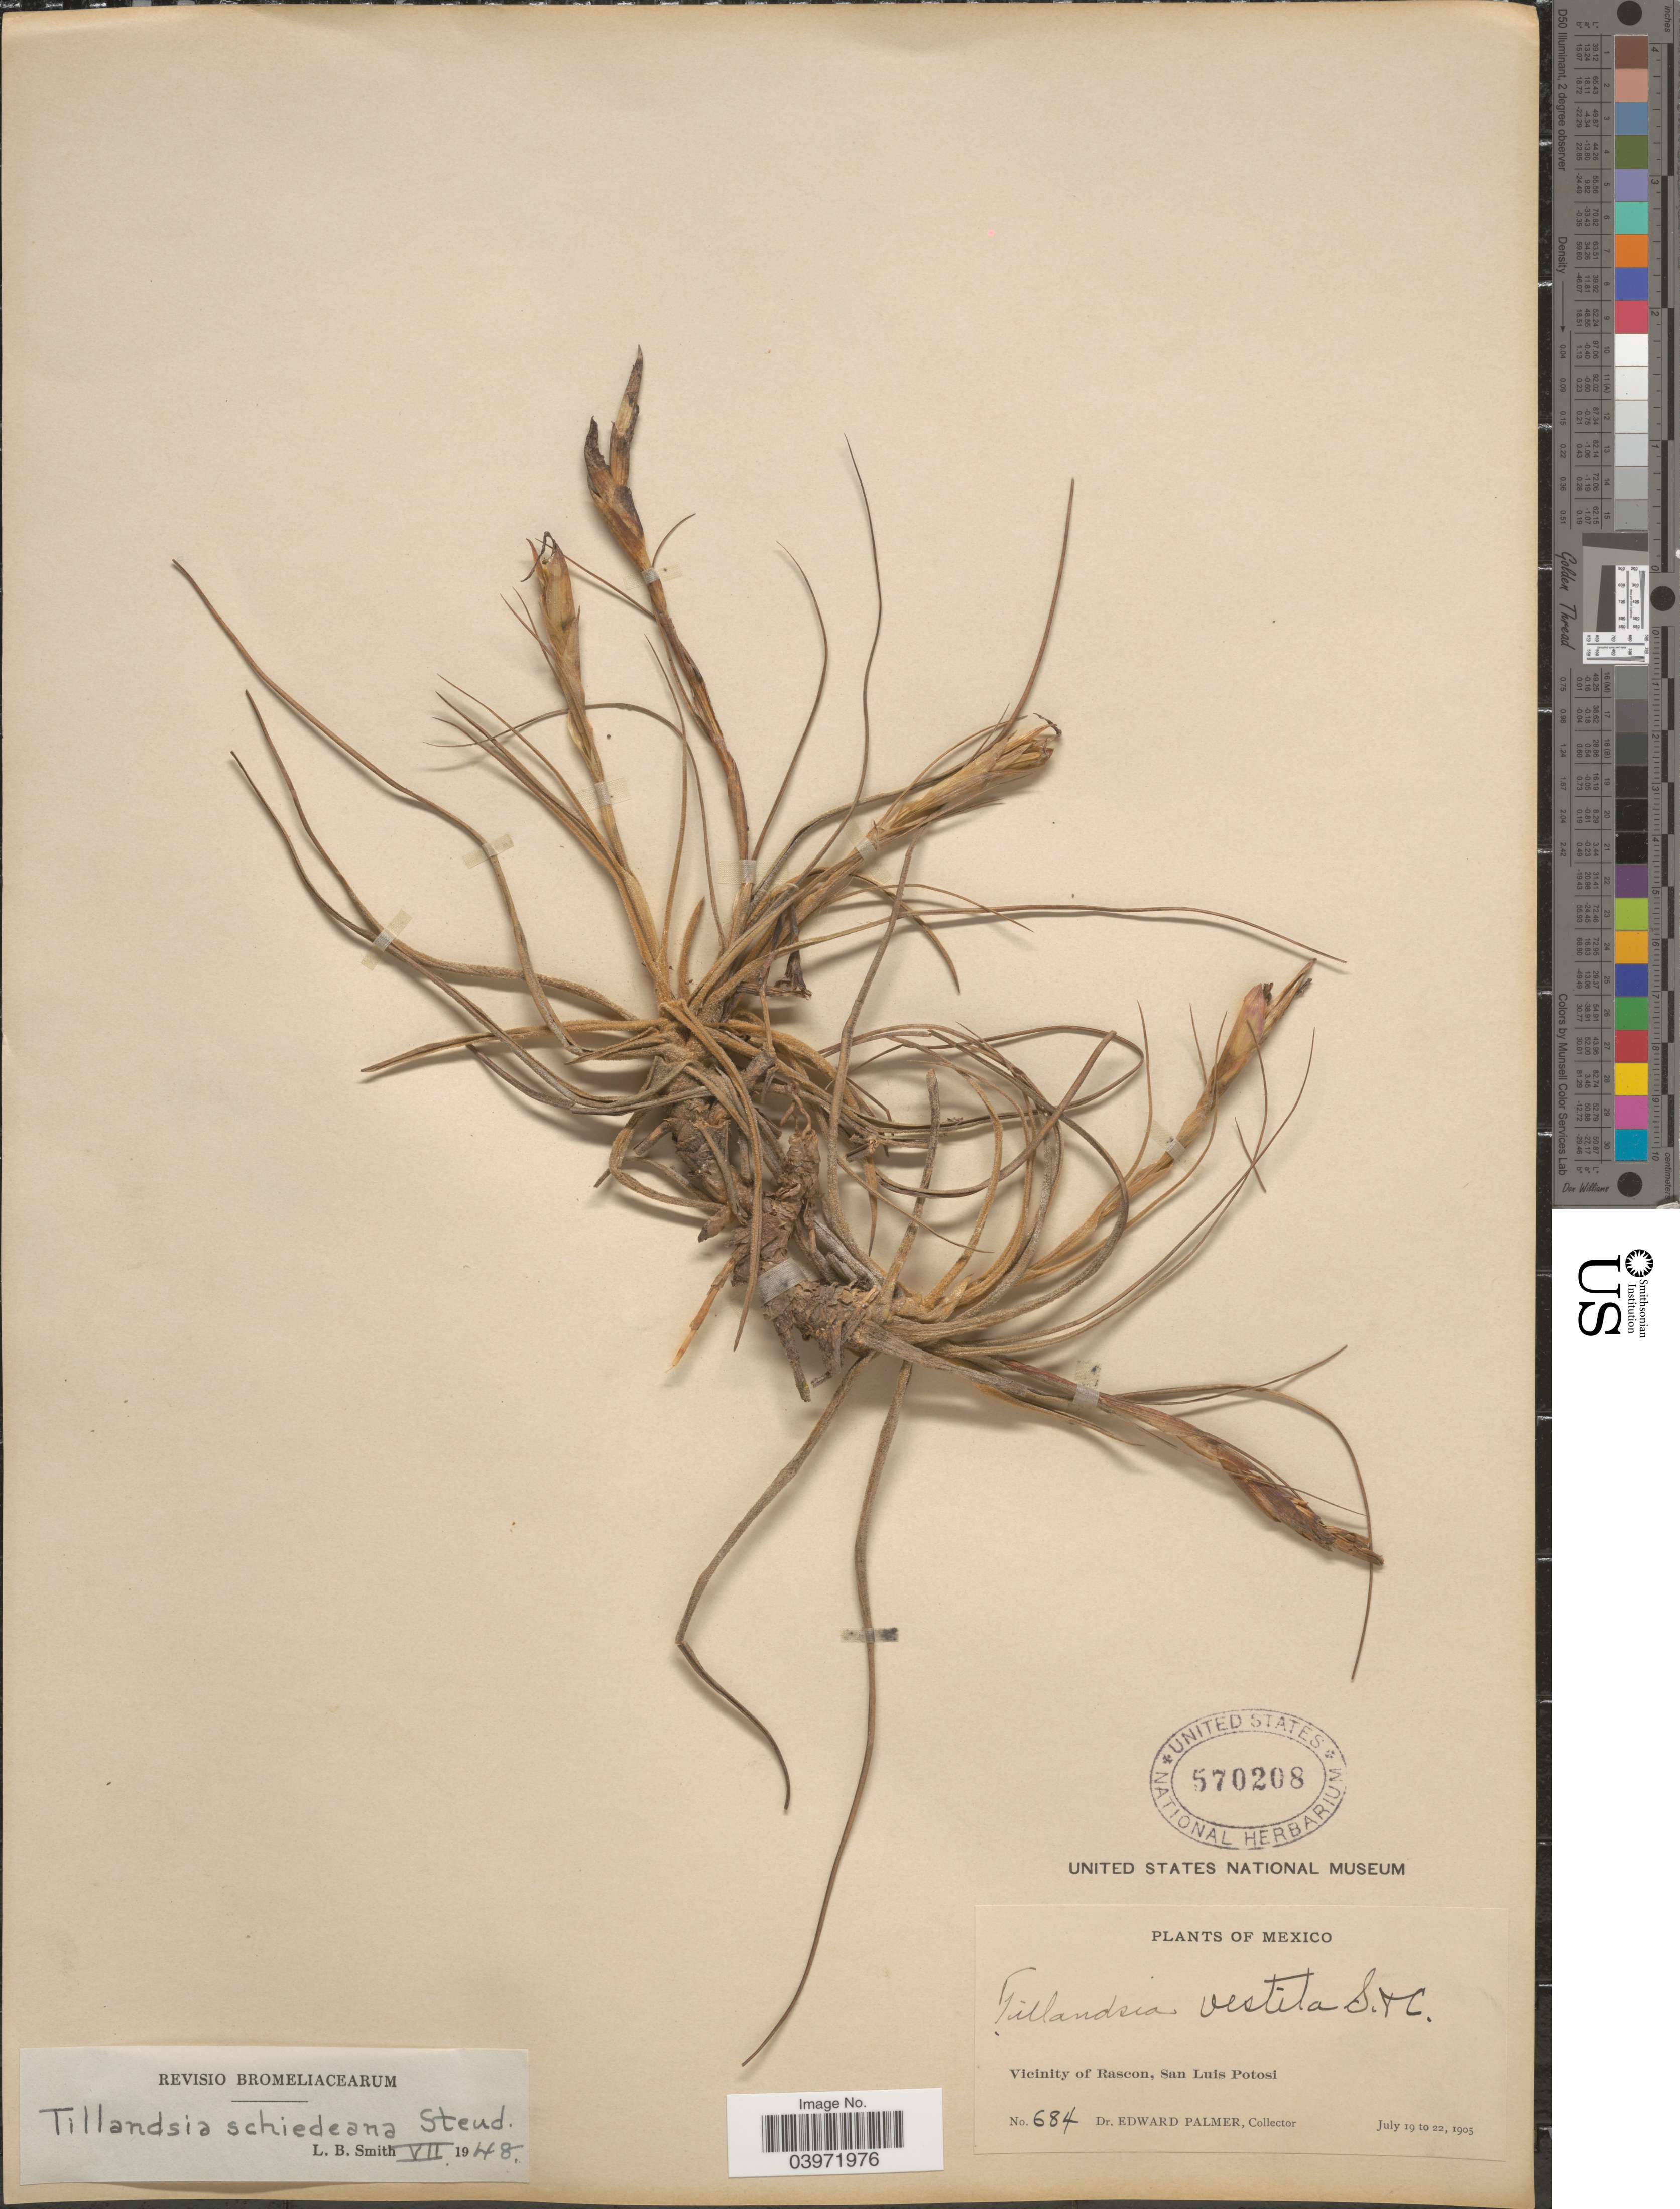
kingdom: Plantae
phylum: Tracheophyta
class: Liliopsida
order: Poales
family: Bromeliaceae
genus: Tillandsia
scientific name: Tillandsia schiedeana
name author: Steud.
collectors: E. Palmer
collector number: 684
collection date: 1905-07-19/1905-07-22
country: Mexico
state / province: San Luis Potosí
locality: Vicinity of Rascon.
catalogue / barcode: US 570208